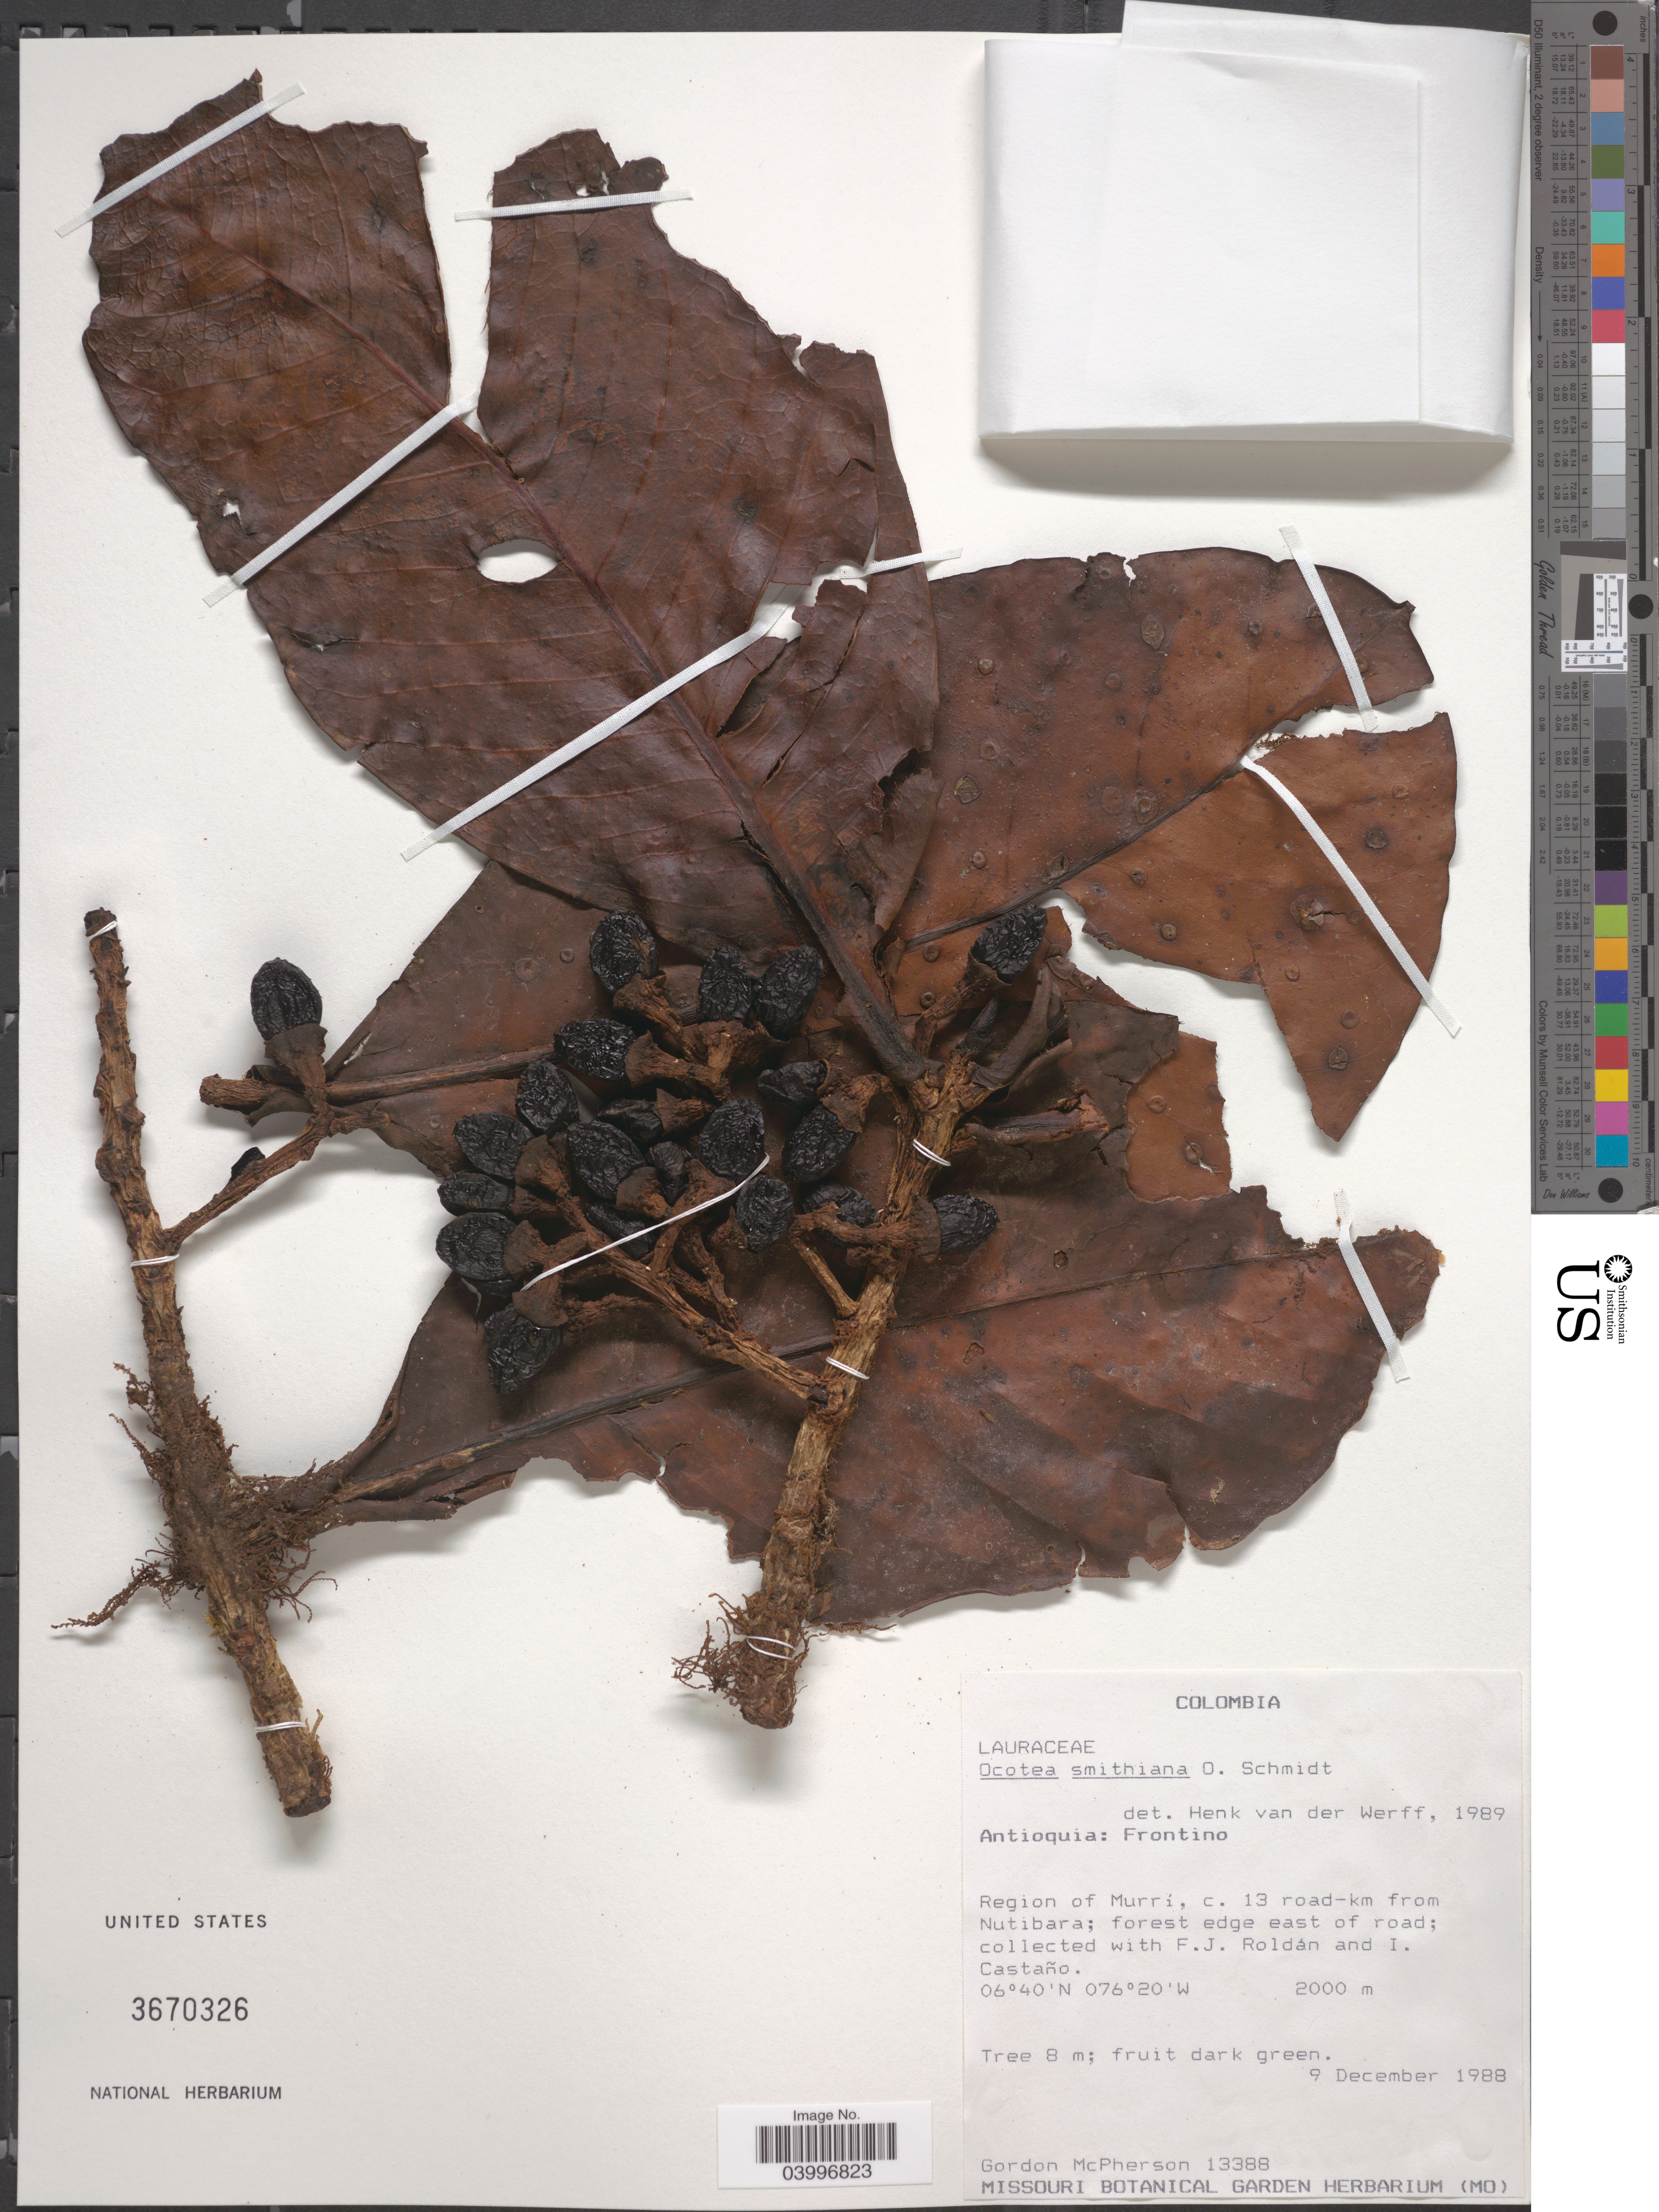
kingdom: Plantae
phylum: Tracheophyta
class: Magnoliopsida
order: Laurales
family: Lauraceae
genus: Ocotea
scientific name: Ocotea lorda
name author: van der Werff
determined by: Dorr, L. J., (BOT), Smithsonian Institution - National Museum of Natural History (UNITED STATES)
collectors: G. D. McPherson, F. J. Roldán & I. Castaño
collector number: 13388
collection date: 1988-12-09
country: Colombia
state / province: Antioquia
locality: Frontino. Region of Murrí, c. 13 road-km from Nutibara.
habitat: forest edge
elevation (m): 2000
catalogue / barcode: US 3670326